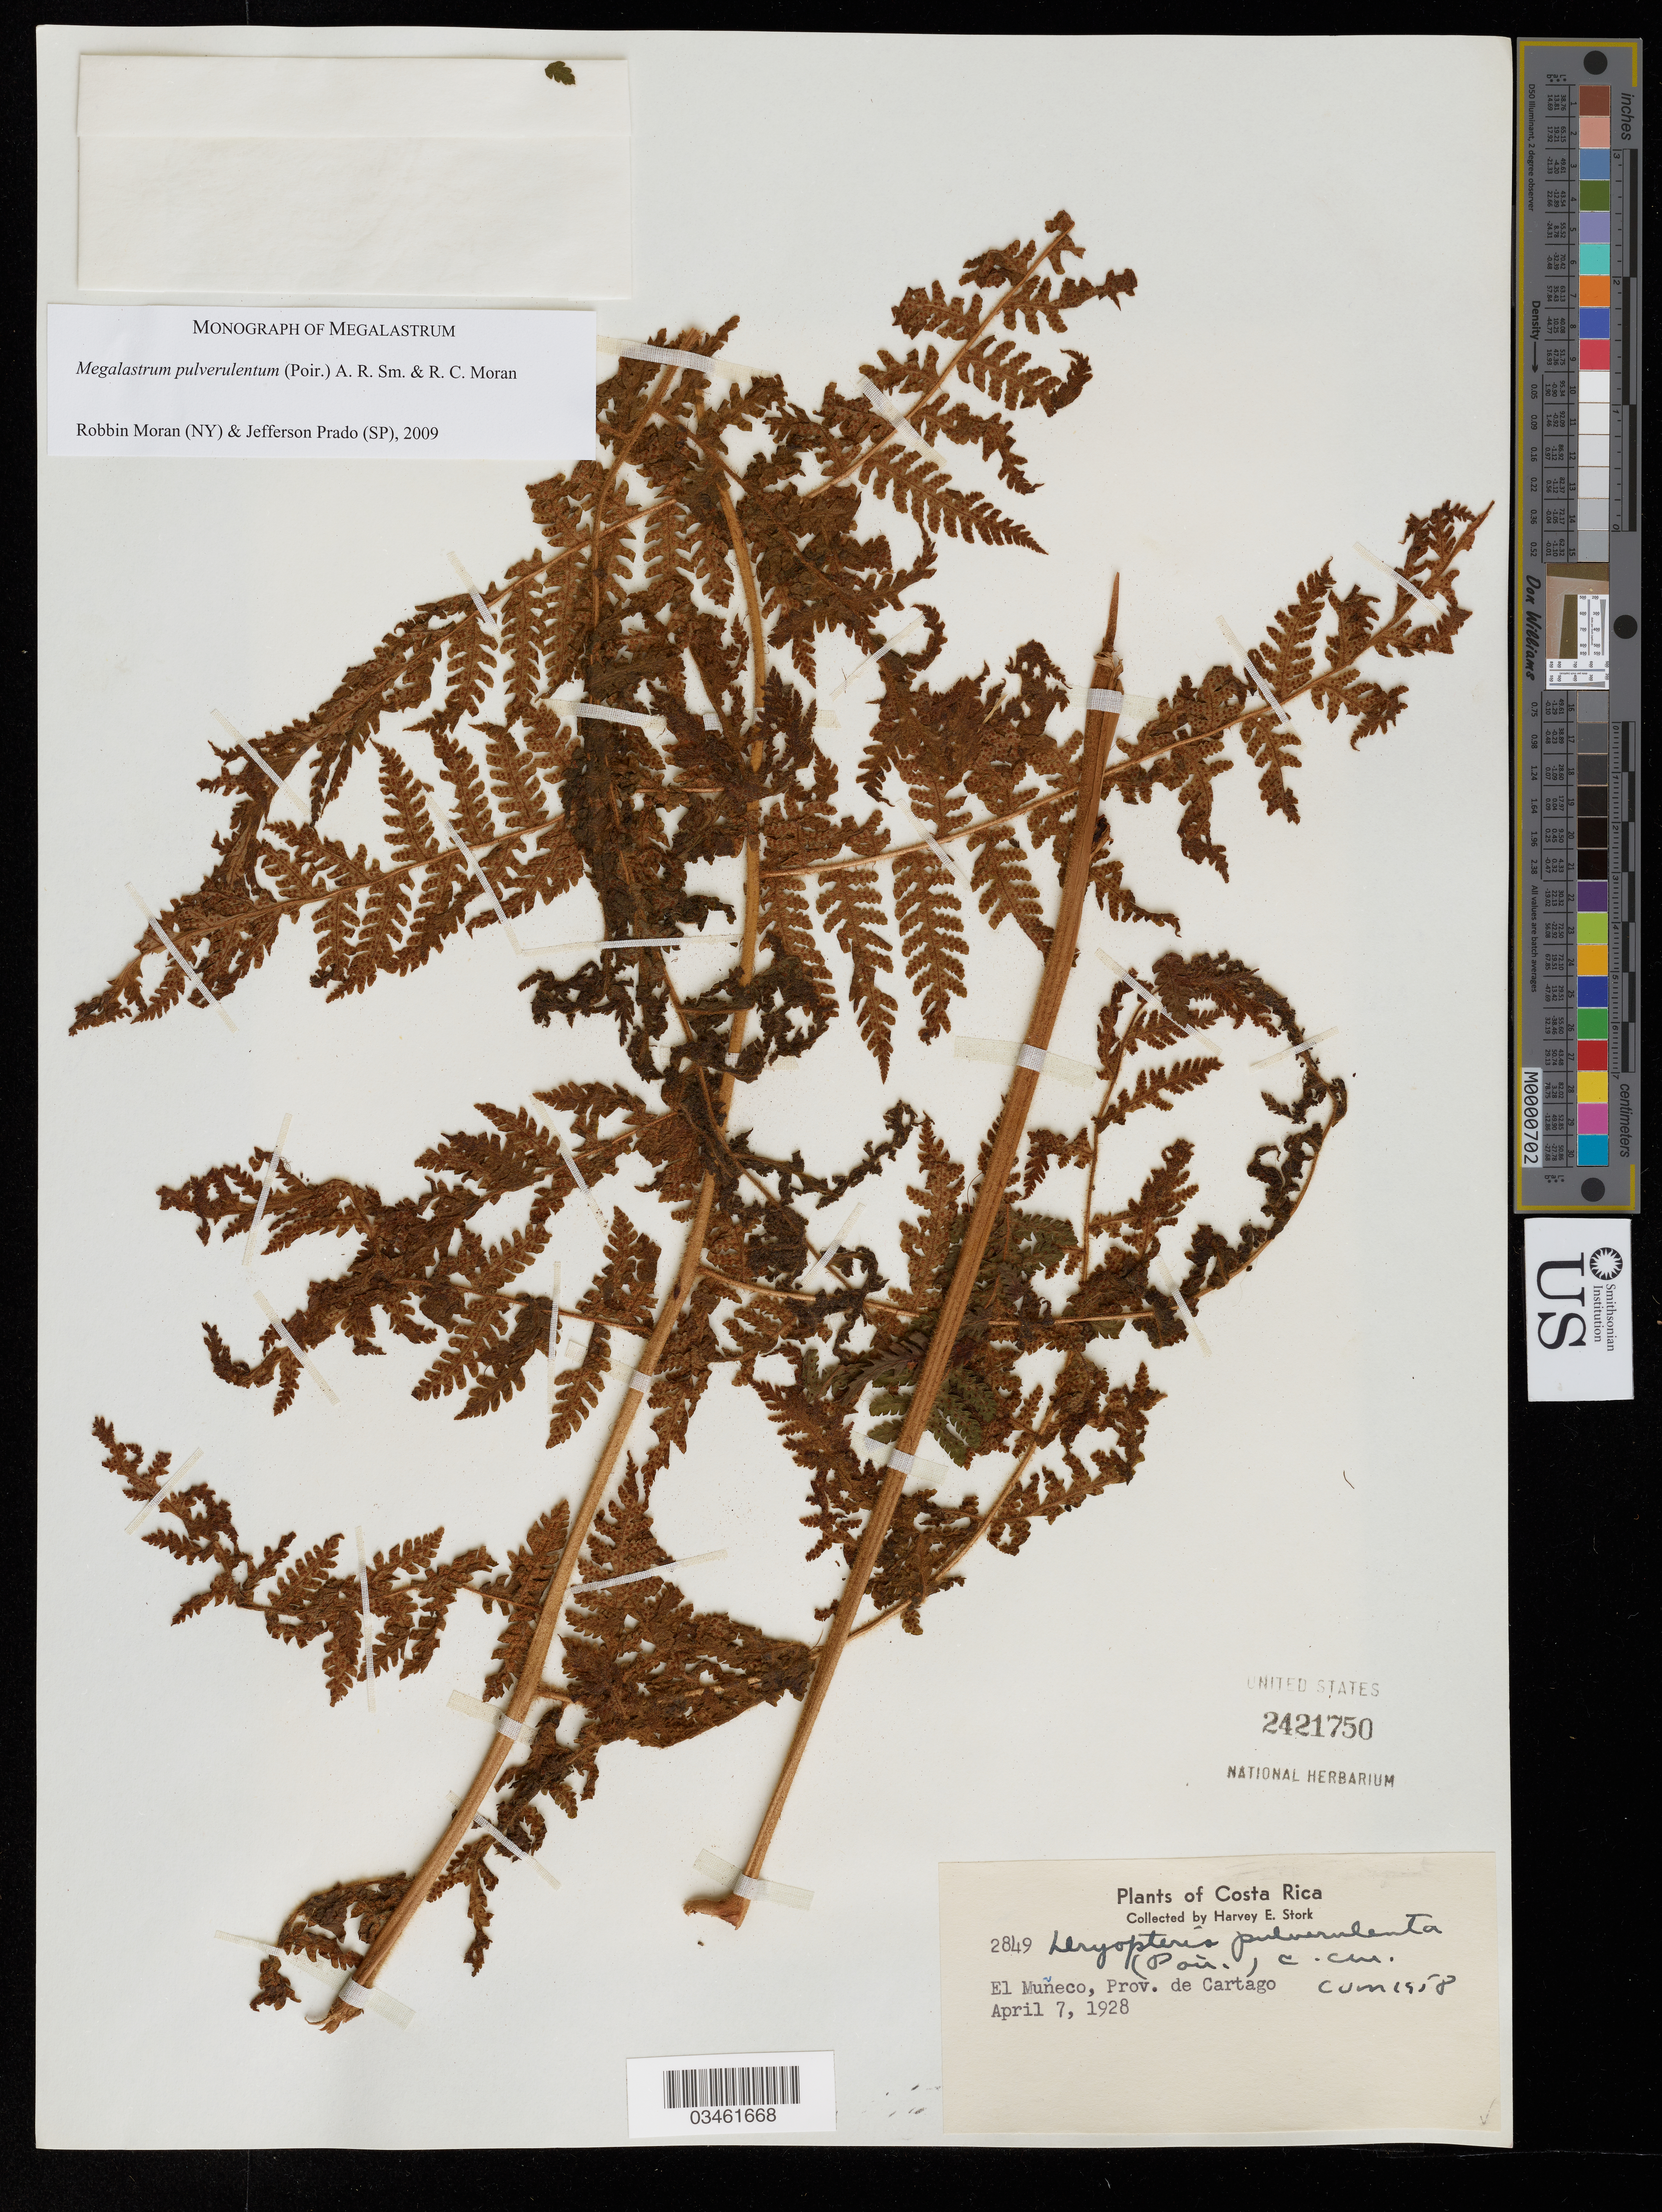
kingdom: Plantae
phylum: Tracheophyta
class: Polypodiopsida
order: Polypodiales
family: Dryopteridaceae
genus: Megalastrum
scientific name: Megalastrum pulverulentum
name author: (Poir.) A.R. Sm. & R.C. Moran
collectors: H. E. Stork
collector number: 2849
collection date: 1928-04-07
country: Costa Rica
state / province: Cartago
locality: El Muñeco.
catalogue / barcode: US 2421750